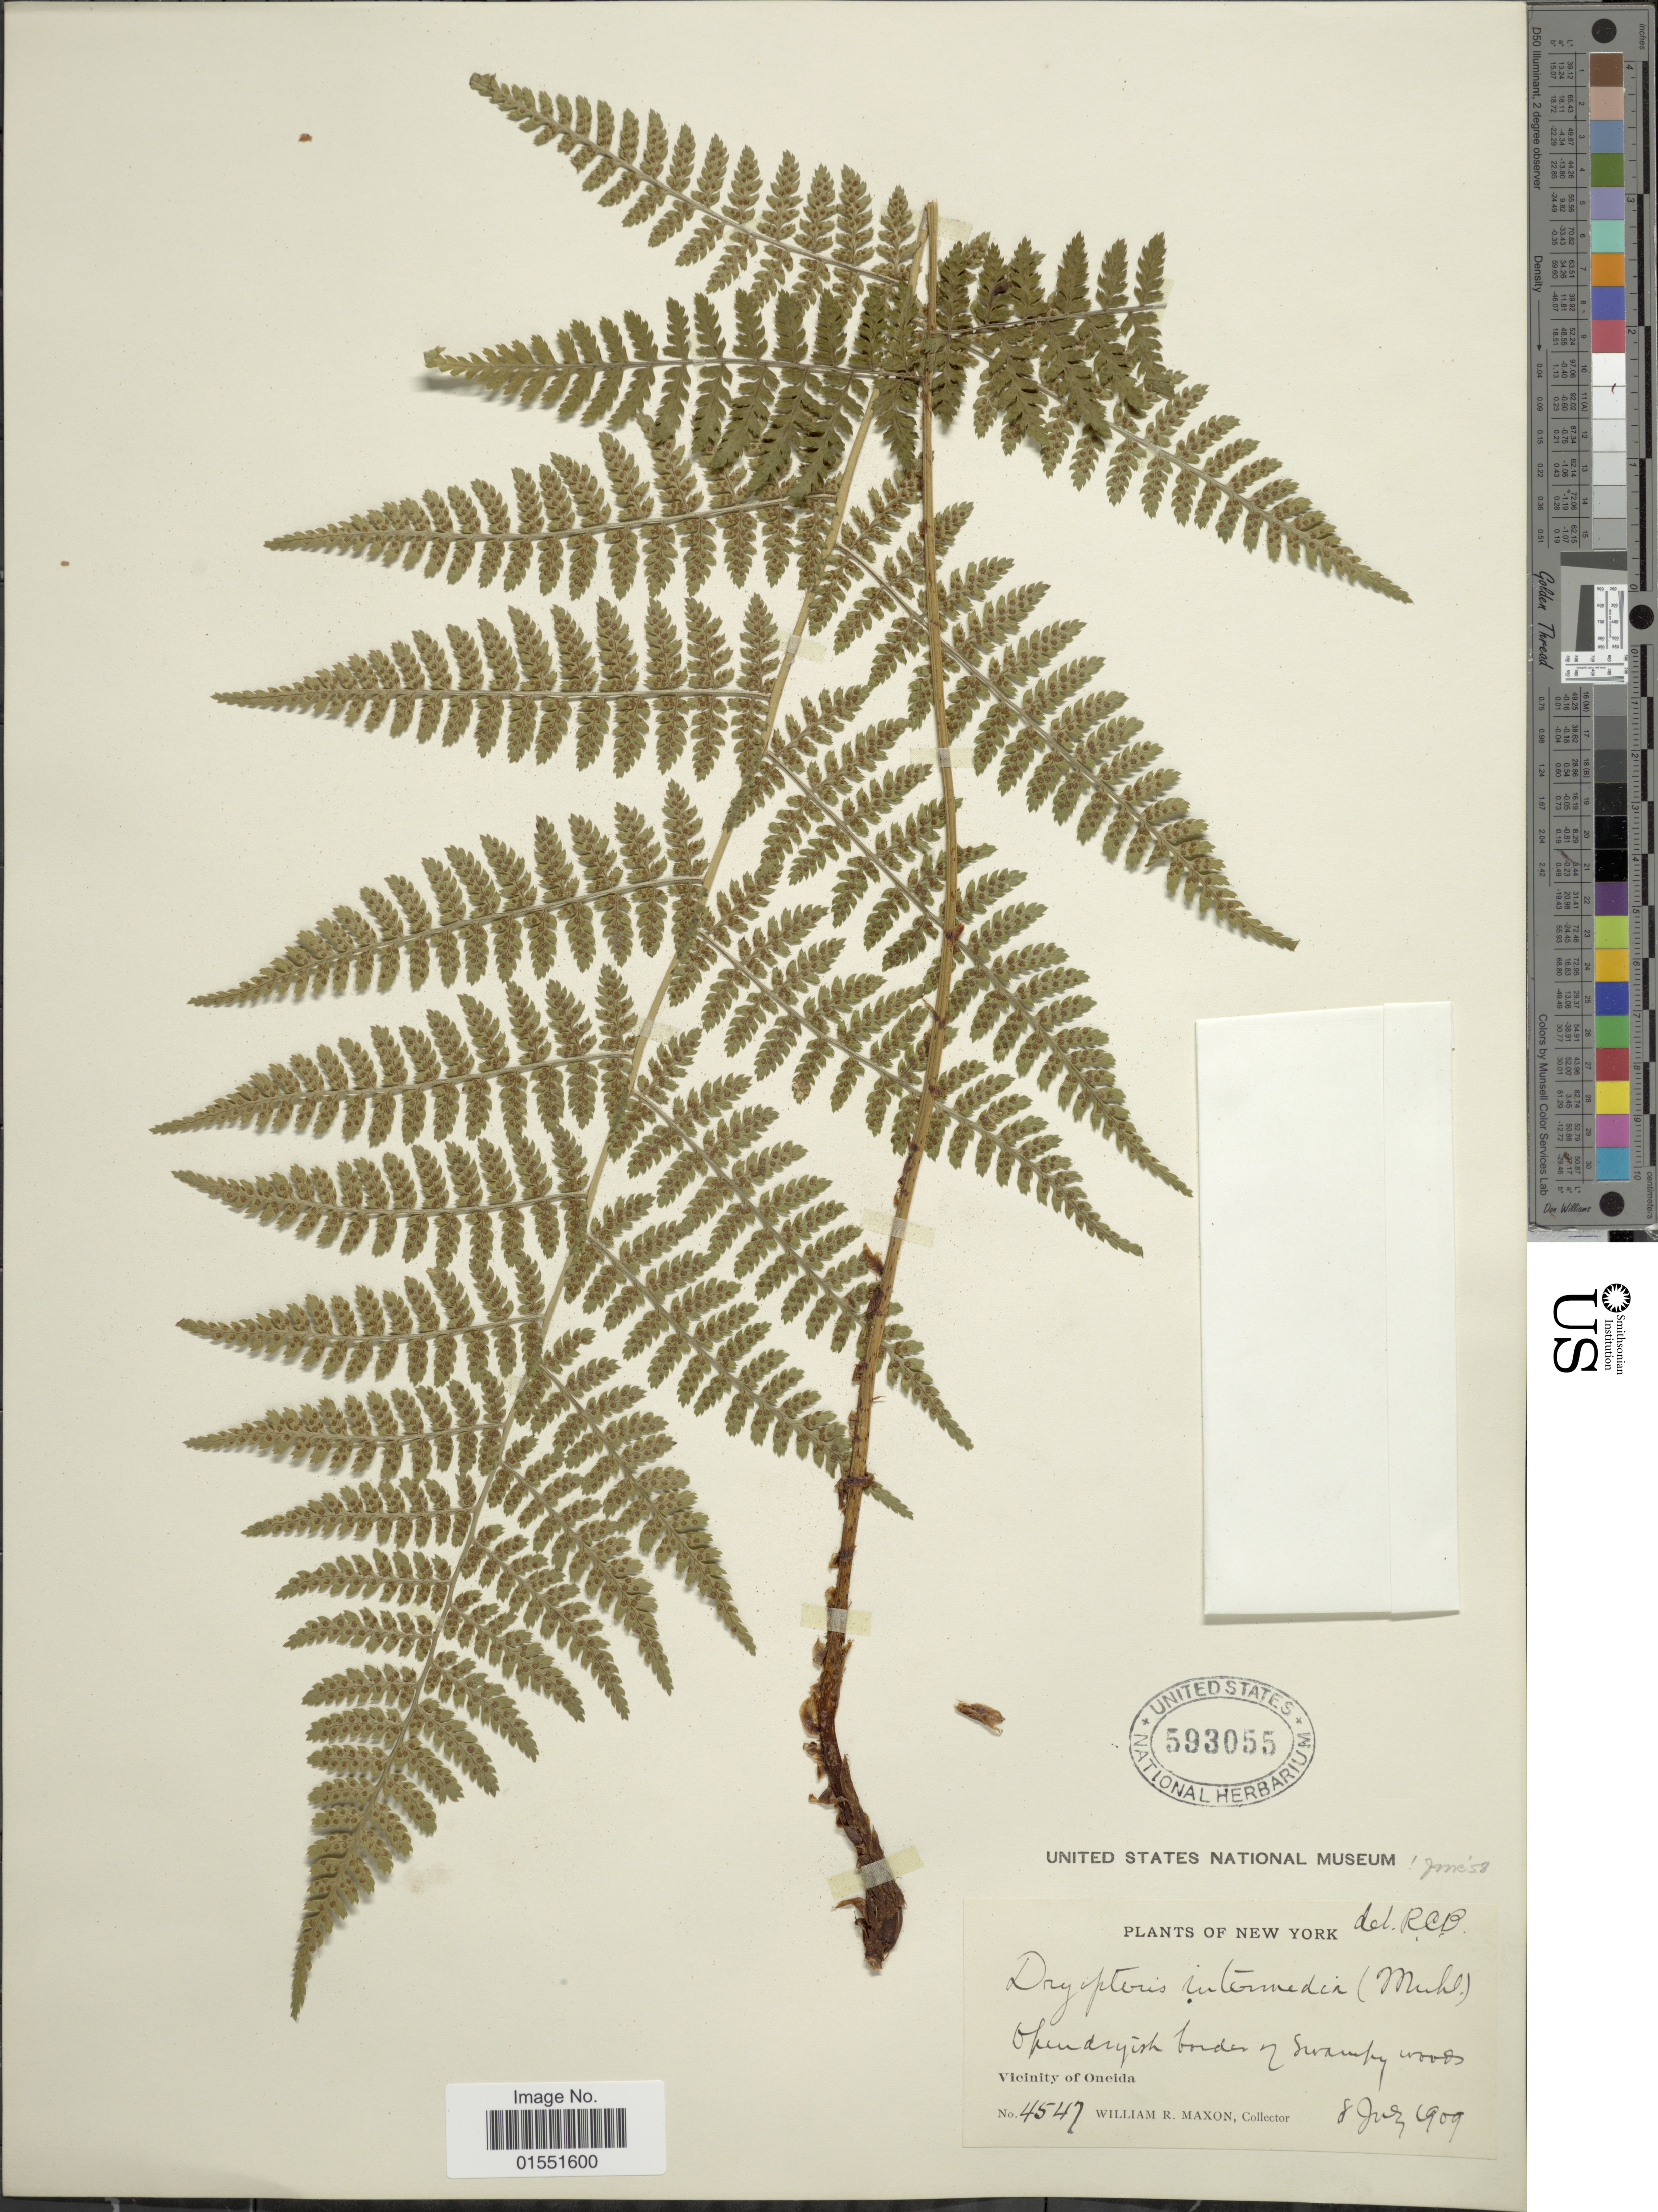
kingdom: Plantae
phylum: Tracheophyta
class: Polypodiopsida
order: Polypodiales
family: Dryopteridaceae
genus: Dryopteris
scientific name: Dryopteris intermedia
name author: (Muhl.) A. Gray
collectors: W. R. Maxon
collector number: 4547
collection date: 1909-07-08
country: United States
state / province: New York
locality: Open dryish border of Swampy woods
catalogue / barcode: US 593055